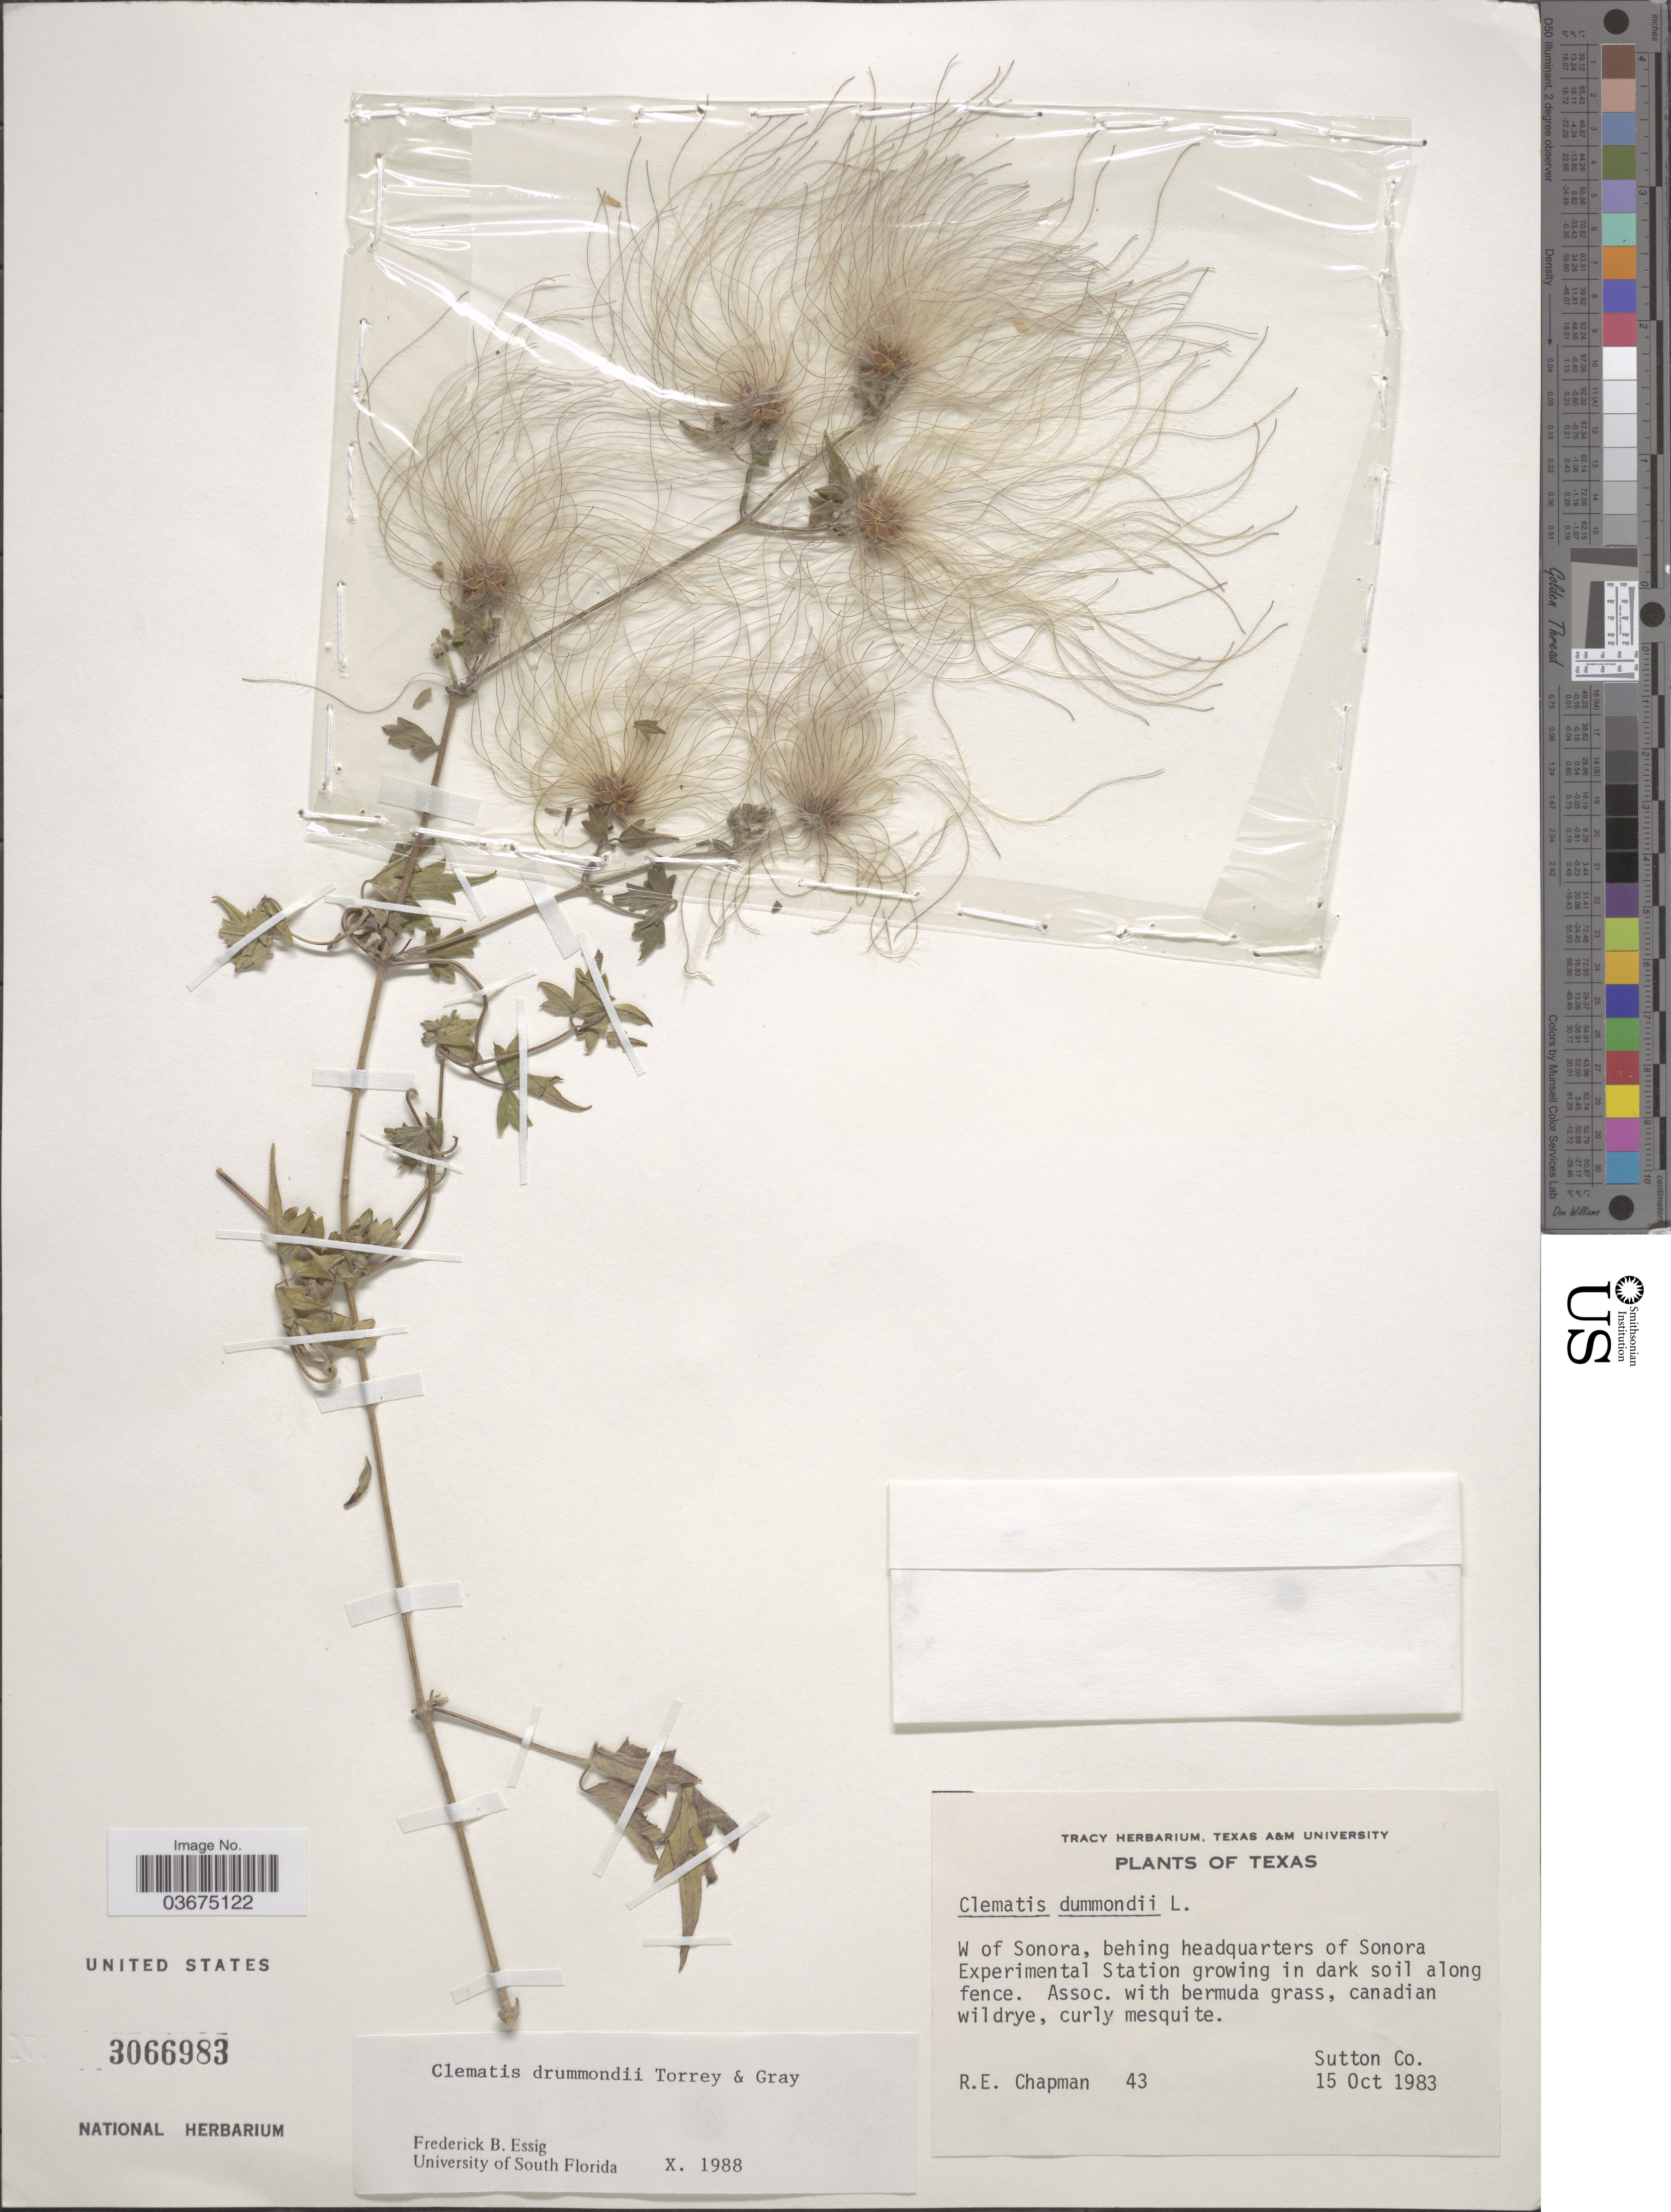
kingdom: Plantae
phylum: Tracheophyta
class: Magnoliopsida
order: Ranunculales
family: Ranunculaceae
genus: Clematis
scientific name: Clematis drummondii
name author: Torr. & A. Gray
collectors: R. Chapman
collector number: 43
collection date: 1983-10-15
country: United States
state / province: Texas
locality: W of Sonora, behing headquarters of Sonora Experimental Station growing in dark soil along fence. Sutton Co.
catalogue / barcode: US 3066983